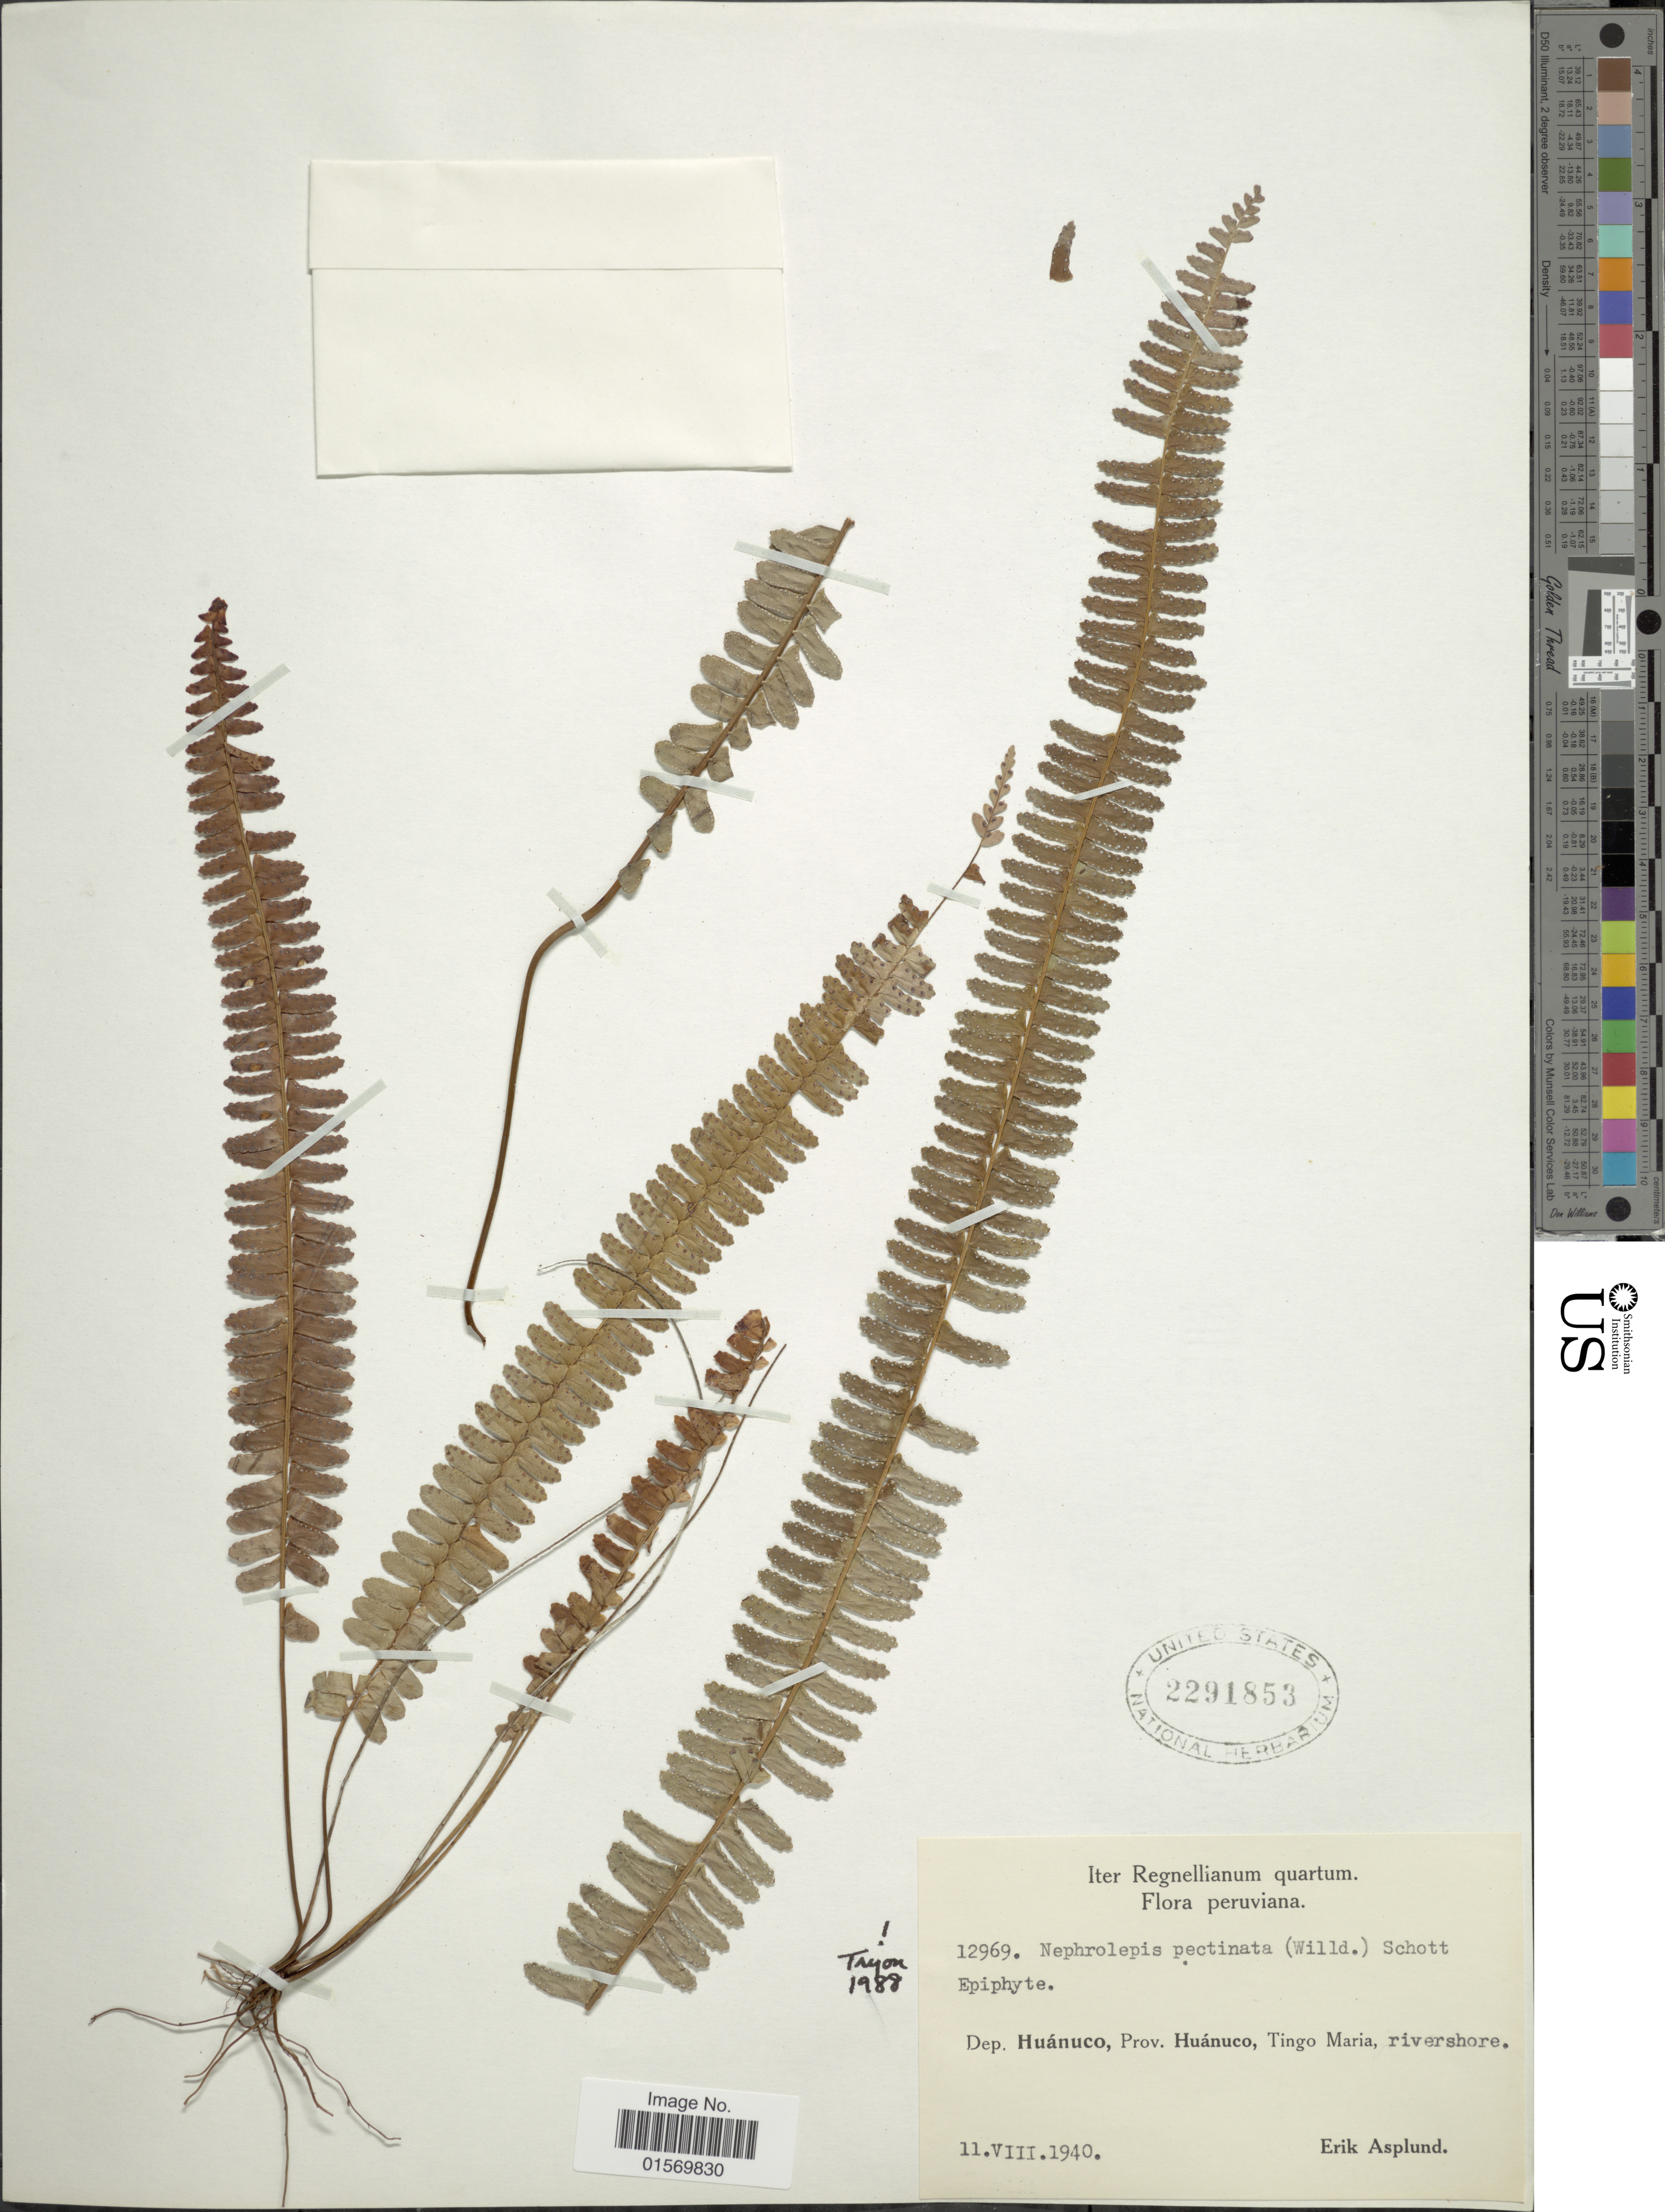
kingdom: Plantae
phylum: Tracheophyta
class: Polypodiopsida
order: Polypodiales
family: Nephrolepidaceae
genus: Nephrolepis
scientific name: Nephrolepis pectinata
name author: (Willd.) Schott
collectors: E. Asplund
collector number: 12969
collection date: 1940-08-11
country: Peru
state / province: Huánuco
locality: Prov. Huanuco, Tingo Maria, rivershore.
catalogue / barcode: US 2291853